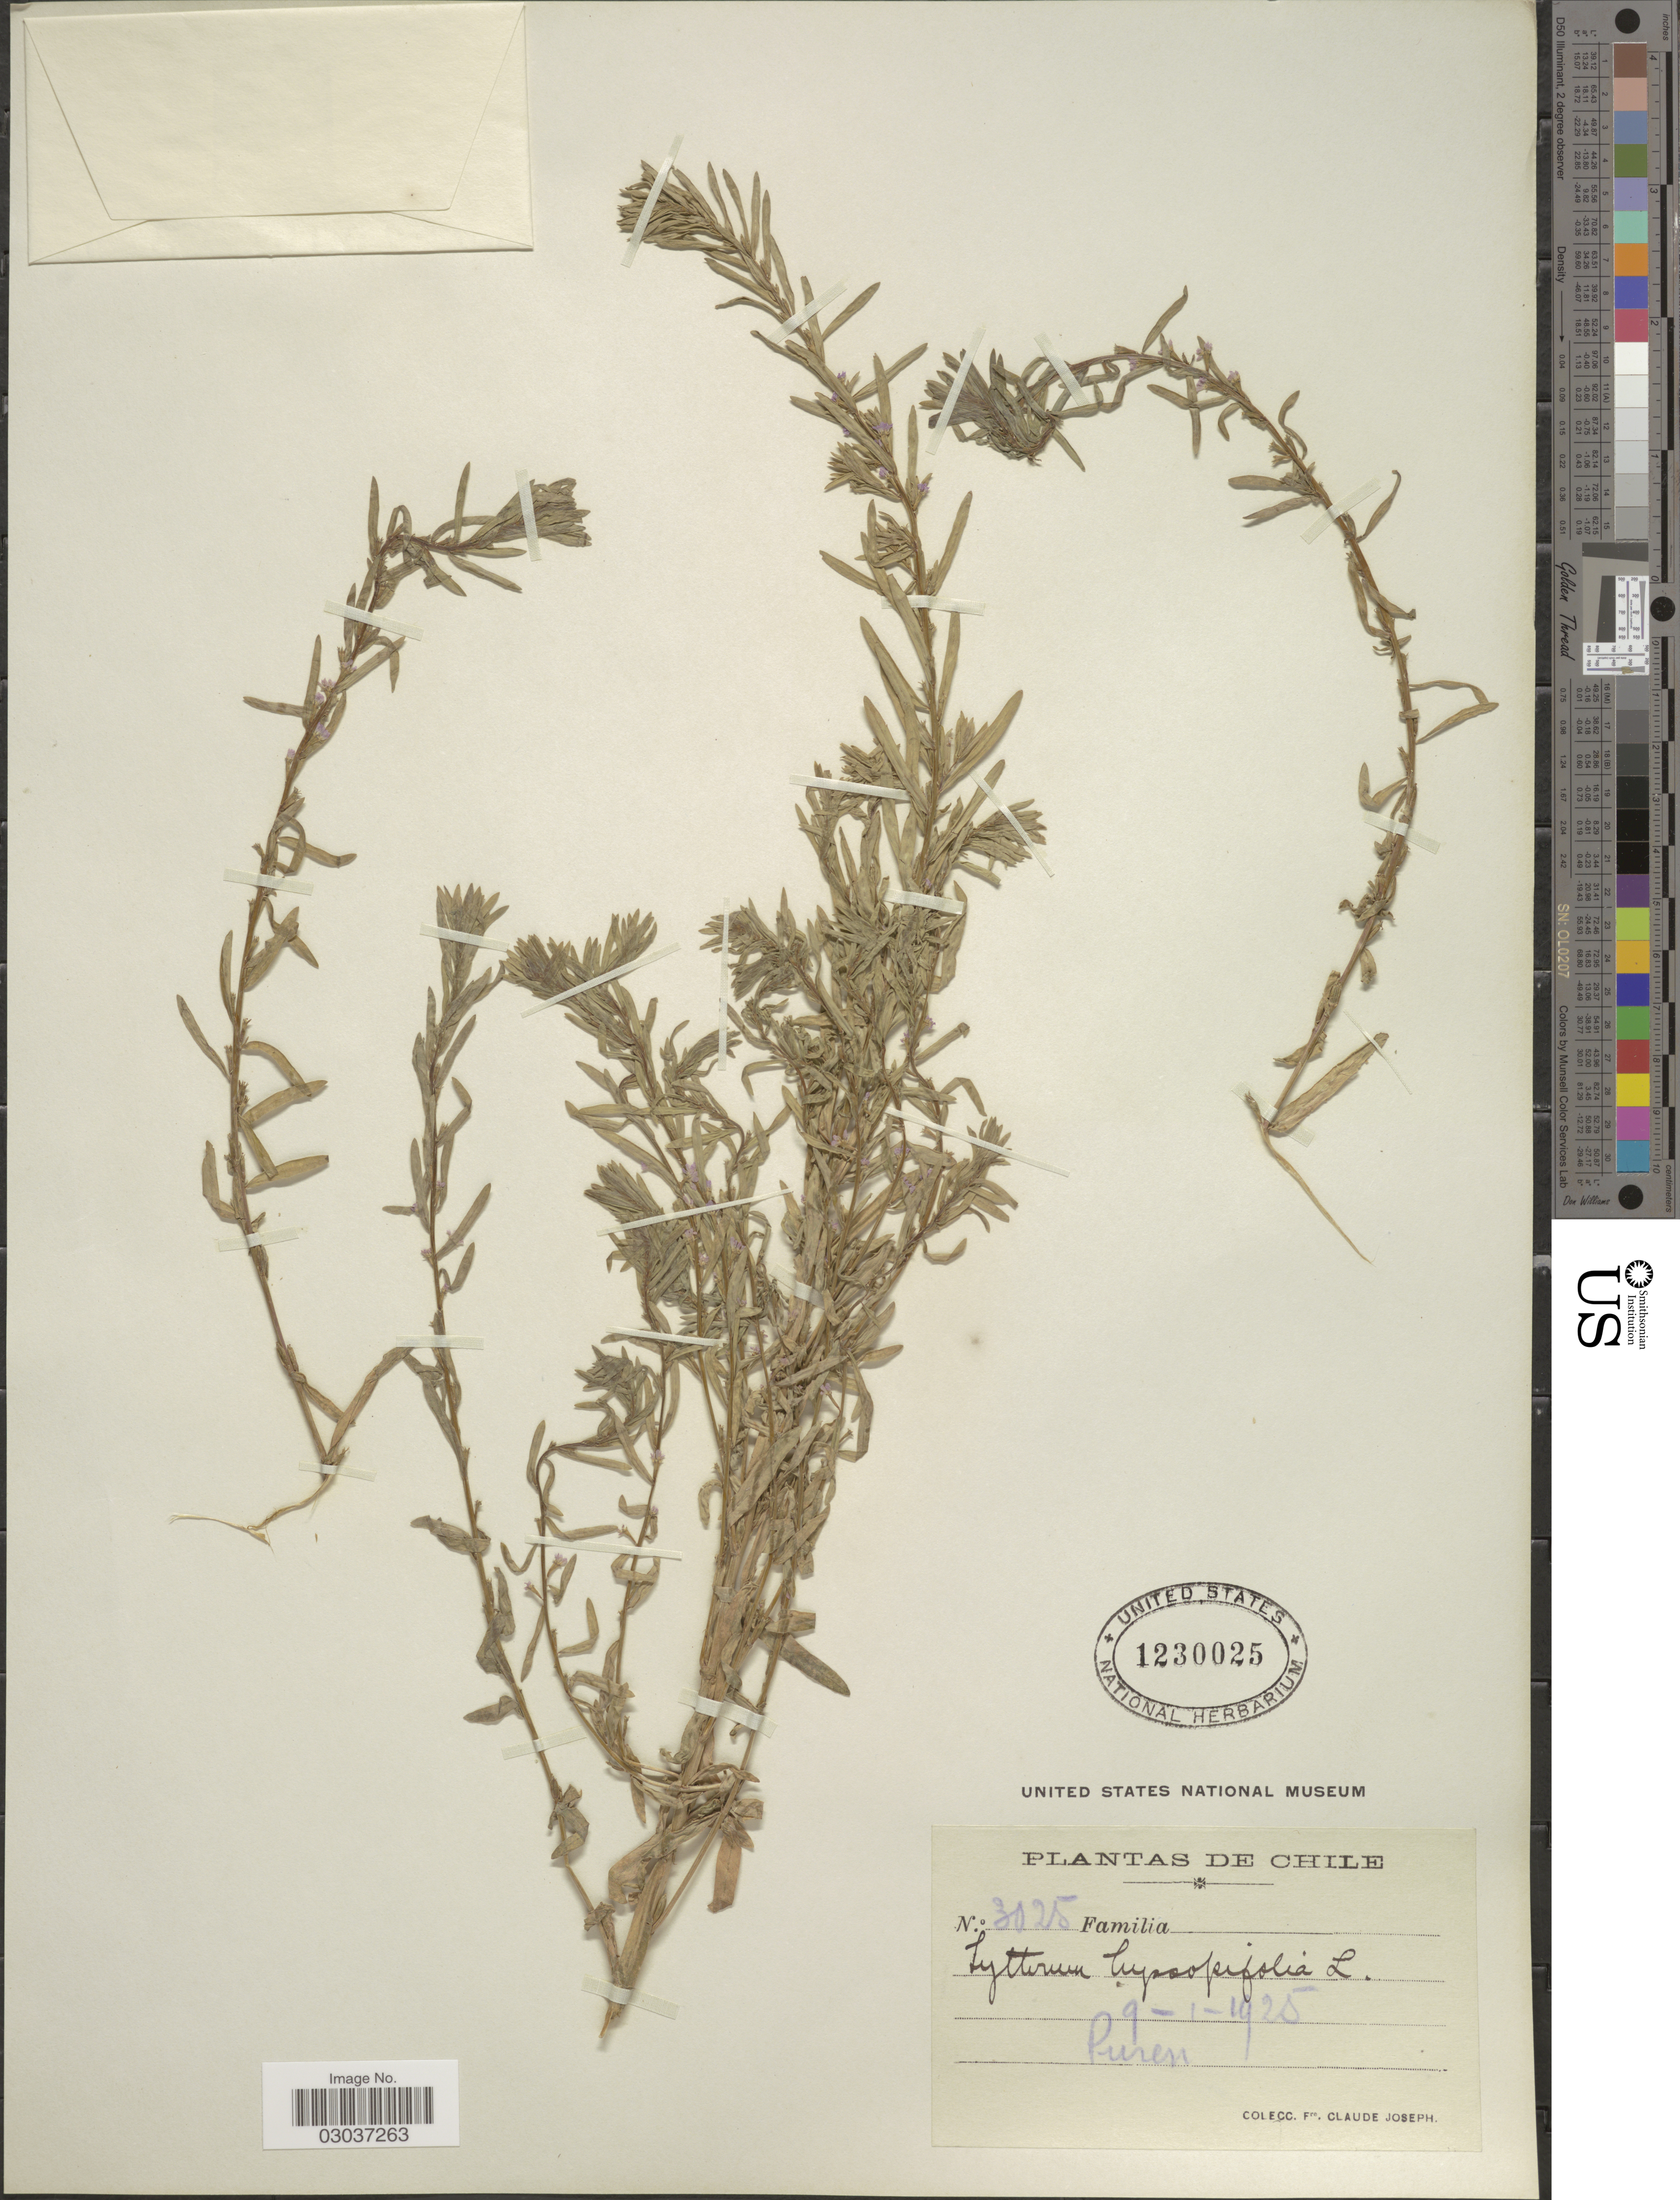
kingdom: Plantae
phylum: Tracheophyta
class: Magnoliopsida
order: Myrtales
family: Lythraceae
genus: Lythrum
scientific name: Lythrum hyssopifolia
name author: L.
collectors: Bro. Claude-Joseph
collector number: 3025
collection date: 1925-01-09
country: Chile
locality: Puren.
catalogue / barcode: US 1230025